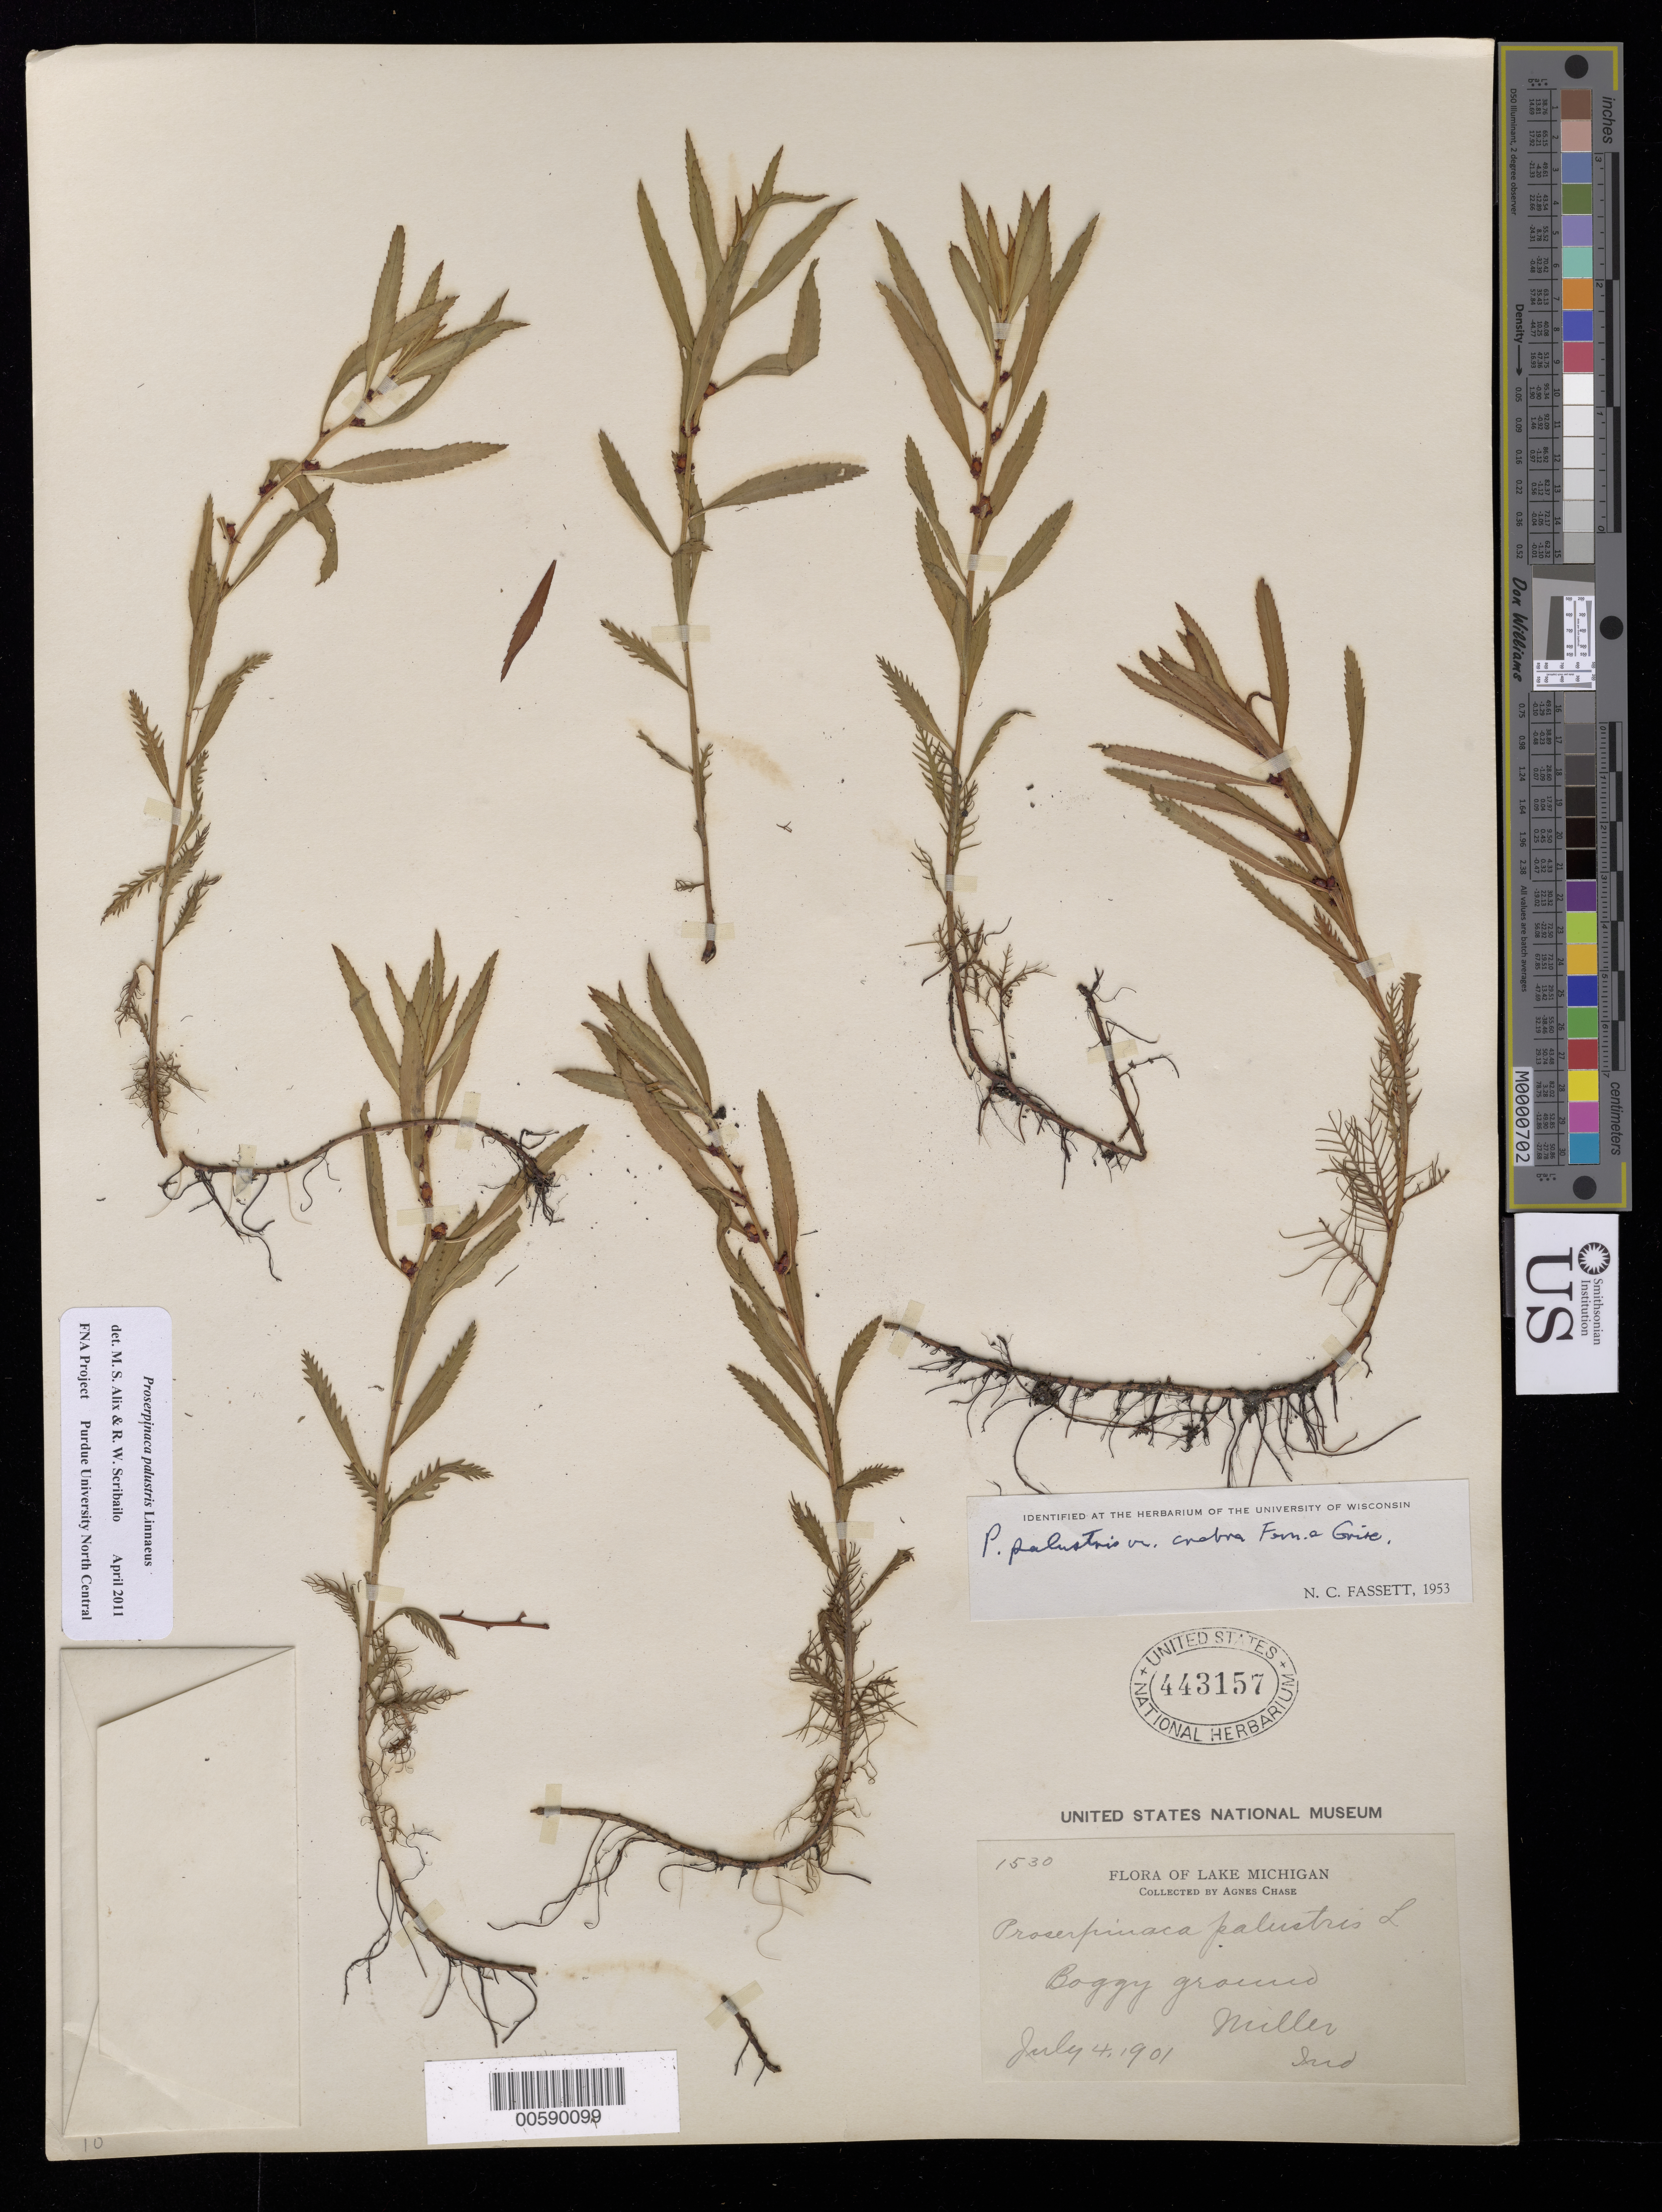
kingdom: Plantae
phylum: Tracheophyta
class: Magnoliopsida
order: Saxifragales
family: Haloragaceae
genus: Proserpinaca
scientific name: Proserpinaca palustris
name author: L.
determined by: Scribailo, R. W.; Alix, M. S.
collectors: A. Chase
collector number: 1530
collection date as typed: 04 Jul 1901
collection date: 1901-07-04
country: United States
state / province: Indiana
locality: Miller, Lake Michigan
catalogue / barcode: US 443157